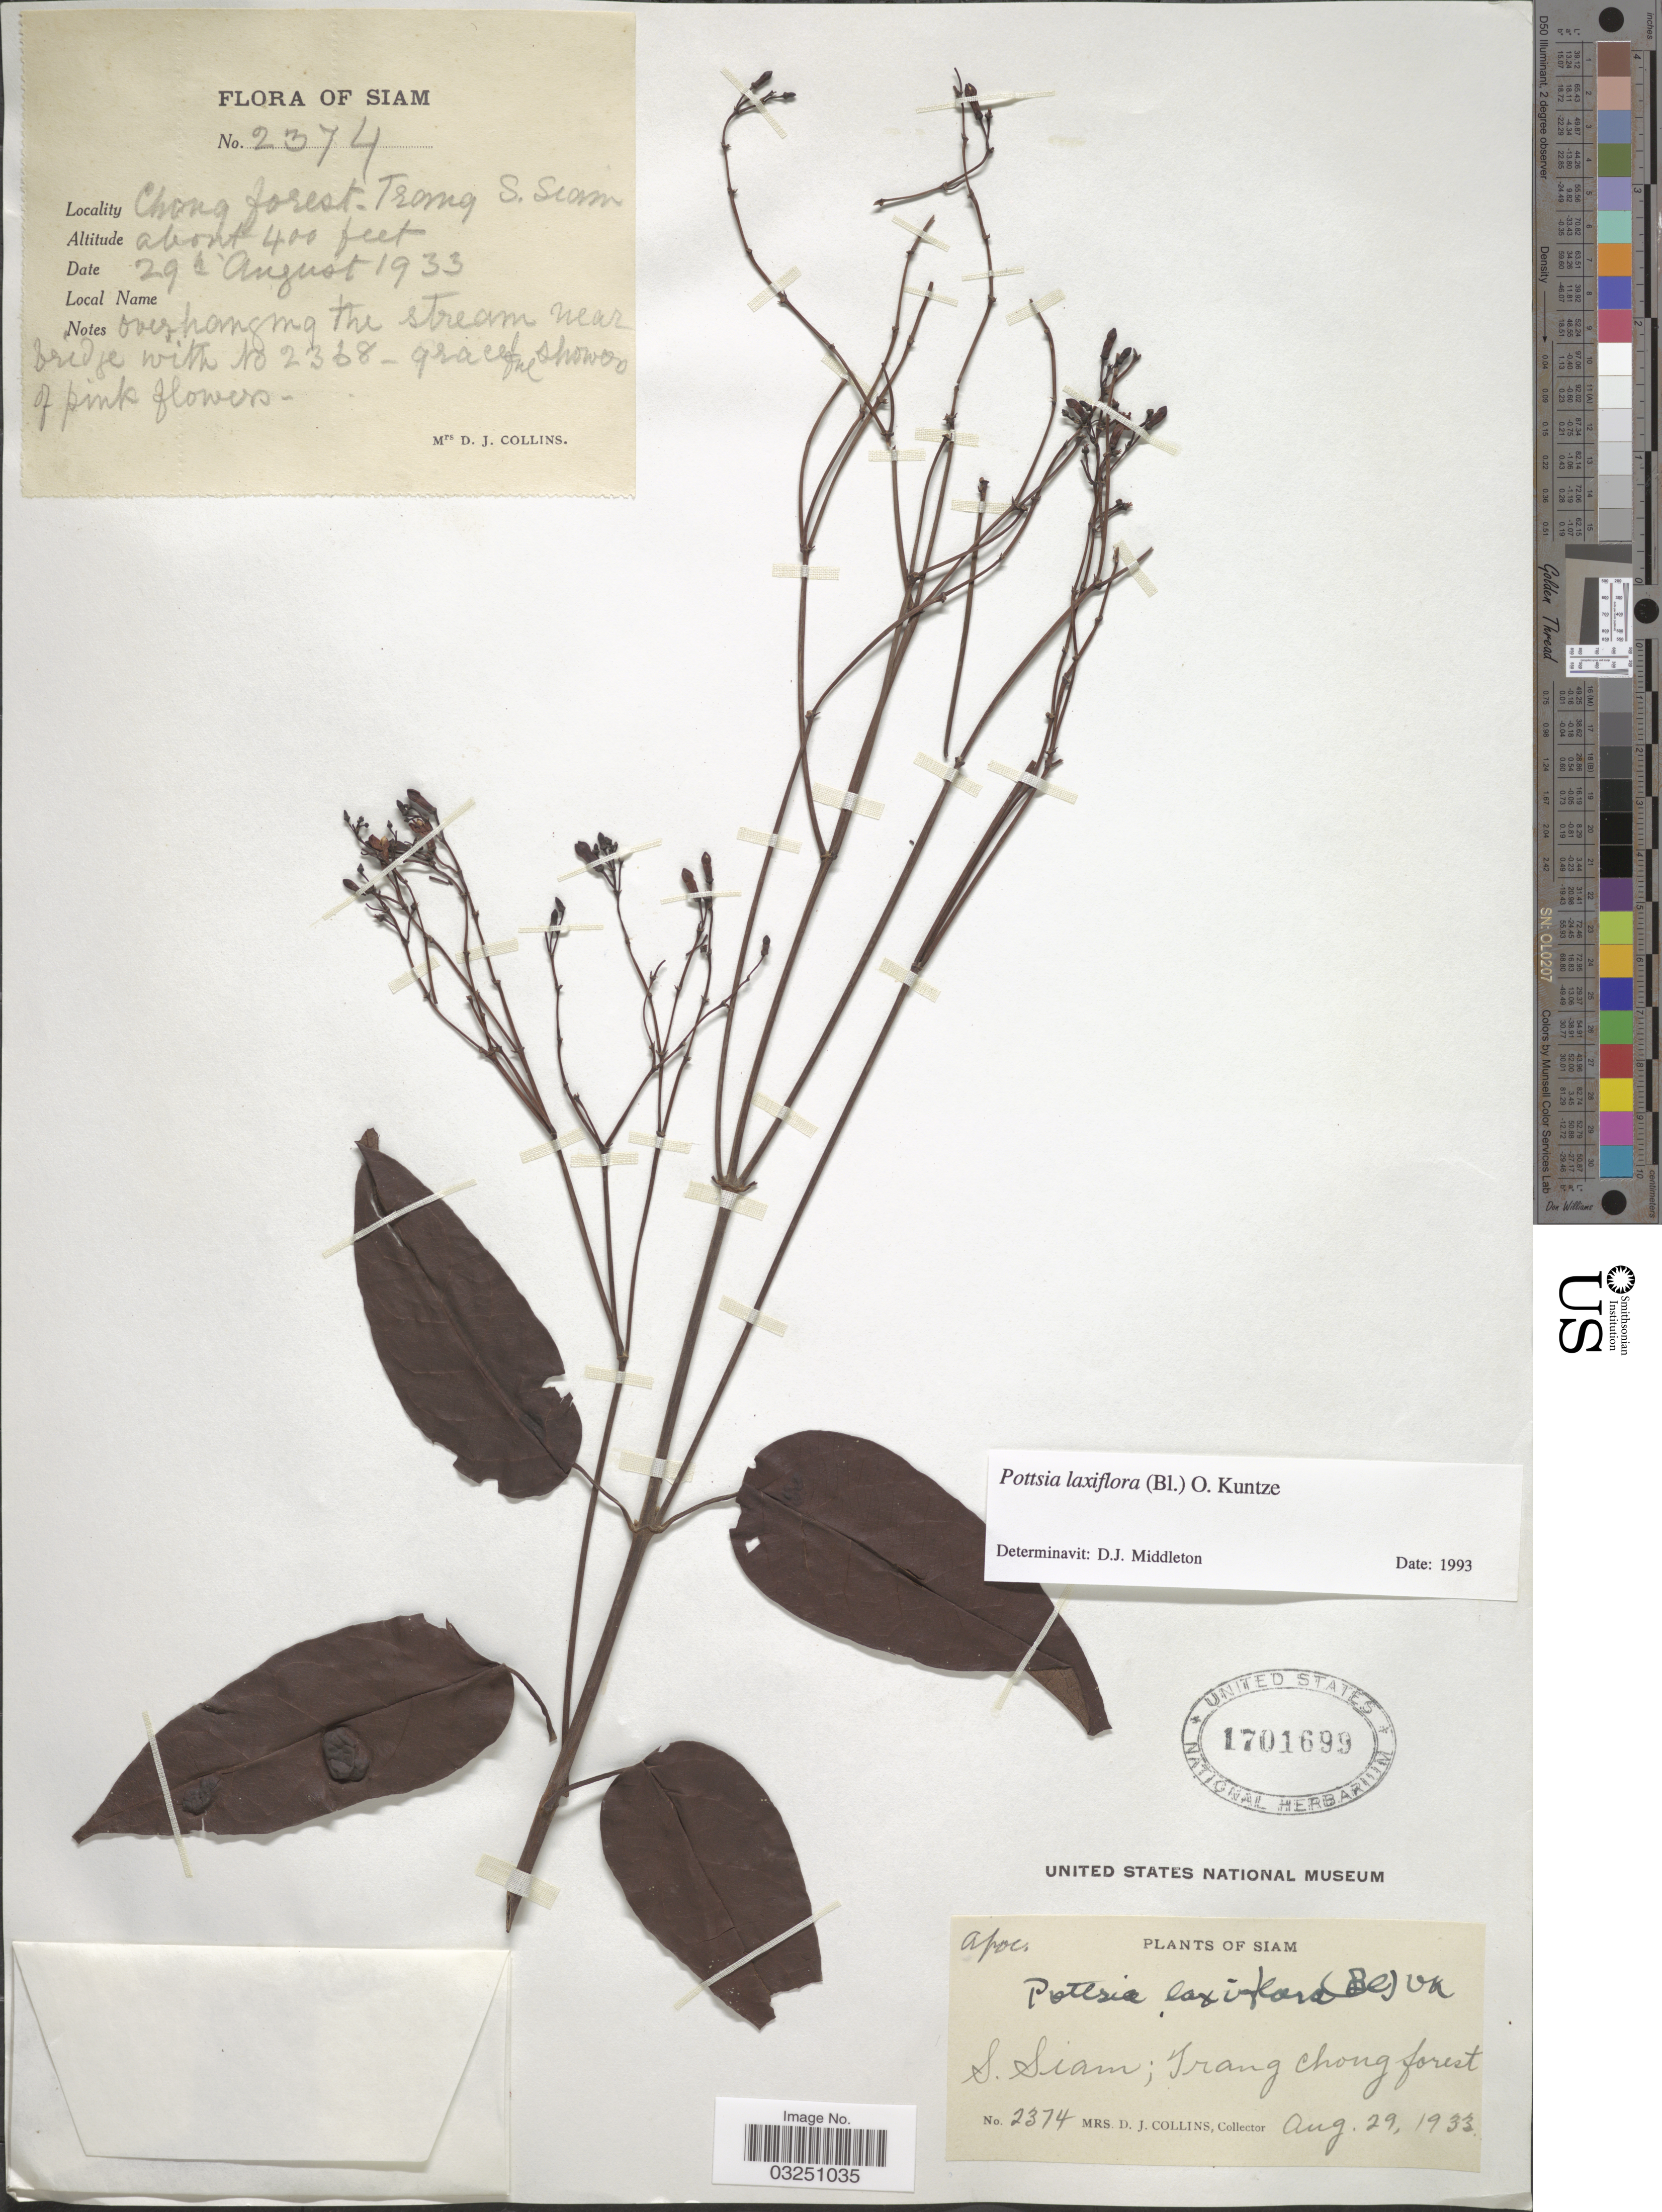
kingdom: Plantae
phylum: Tracheophyta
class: Magnoliopsida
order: Gentianales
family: Apocynaceae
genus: Pottsia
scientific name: Pottsia laxiflora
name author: (Blume) Kuntze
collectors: Mrs. D. J. Collins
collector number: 2374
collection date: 1933-08-29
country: Thailand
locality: S. Siam; Trang Chong forest.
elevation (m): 122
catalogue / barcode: US 1701699